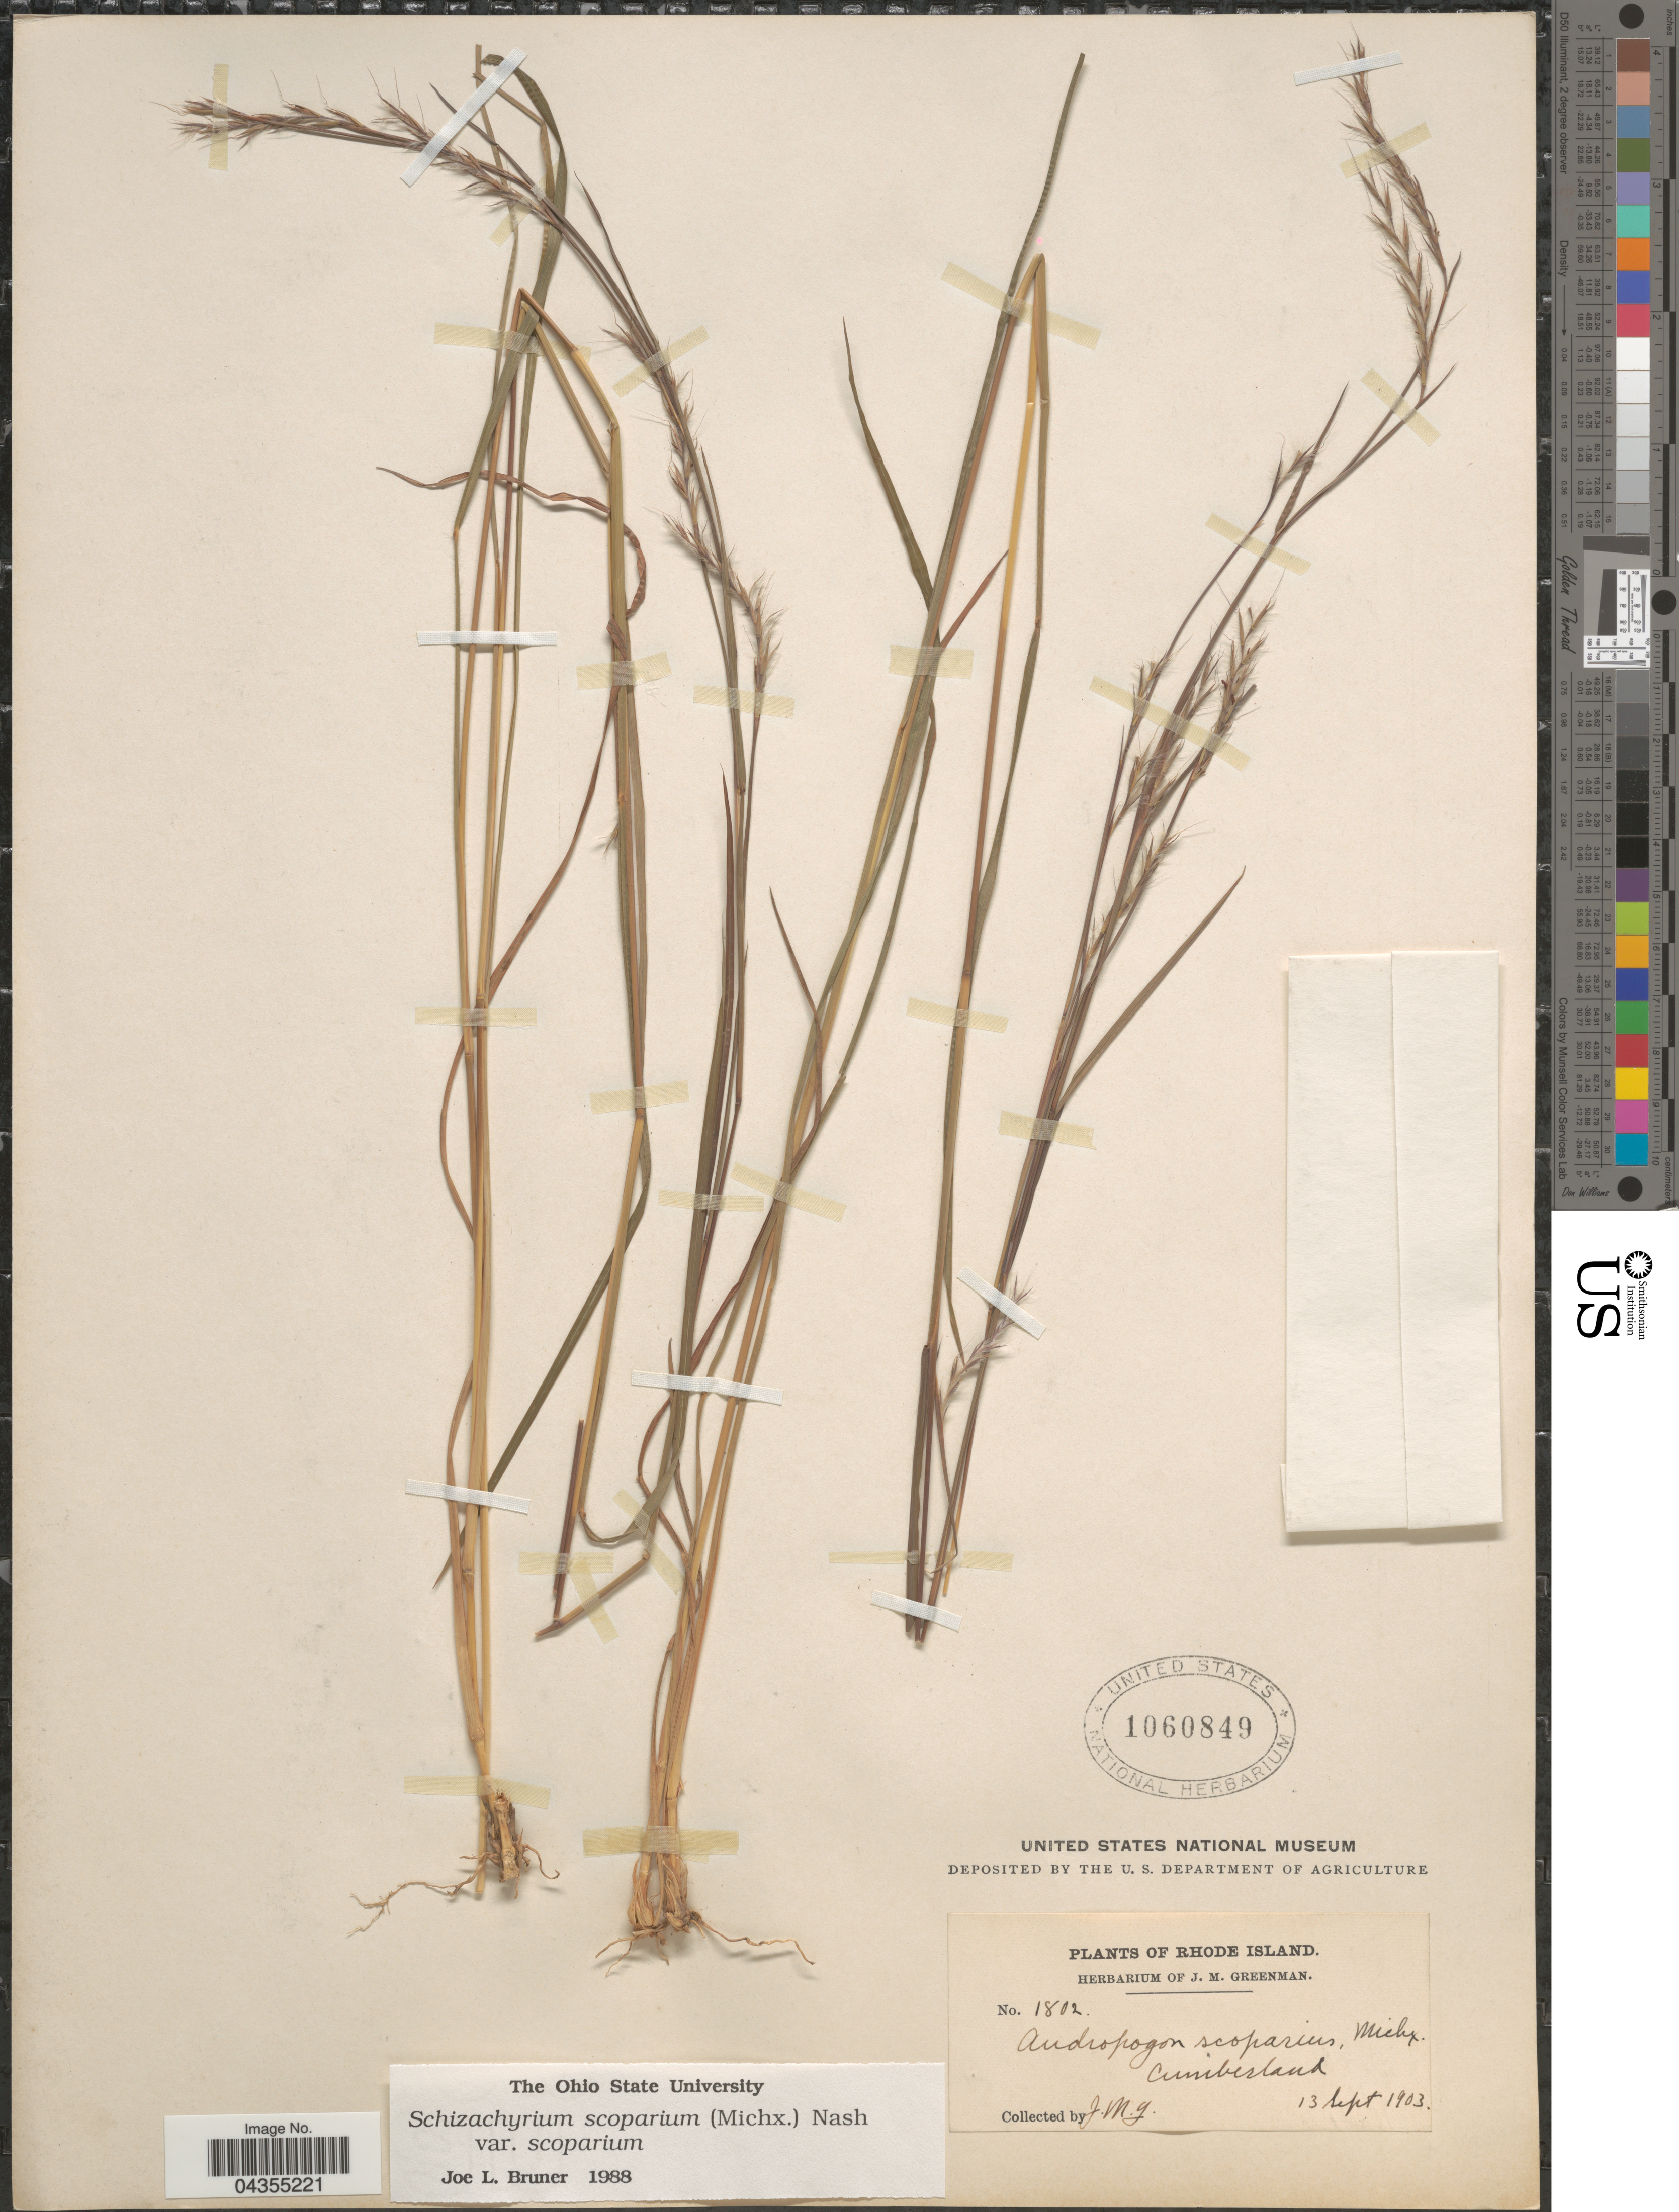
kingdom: Plantae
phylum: Tracheophyta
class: Liliopsida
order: Poales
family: Poaceae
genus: Schizachyrium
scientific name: Schizachyrium scoparium var. scoparium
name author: (Michx.) Nash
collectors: J. M. Greenman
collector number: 1802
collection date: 1903-09-13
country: United States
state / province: Rhode Island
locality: Cumberland.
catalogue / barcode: US 1060849